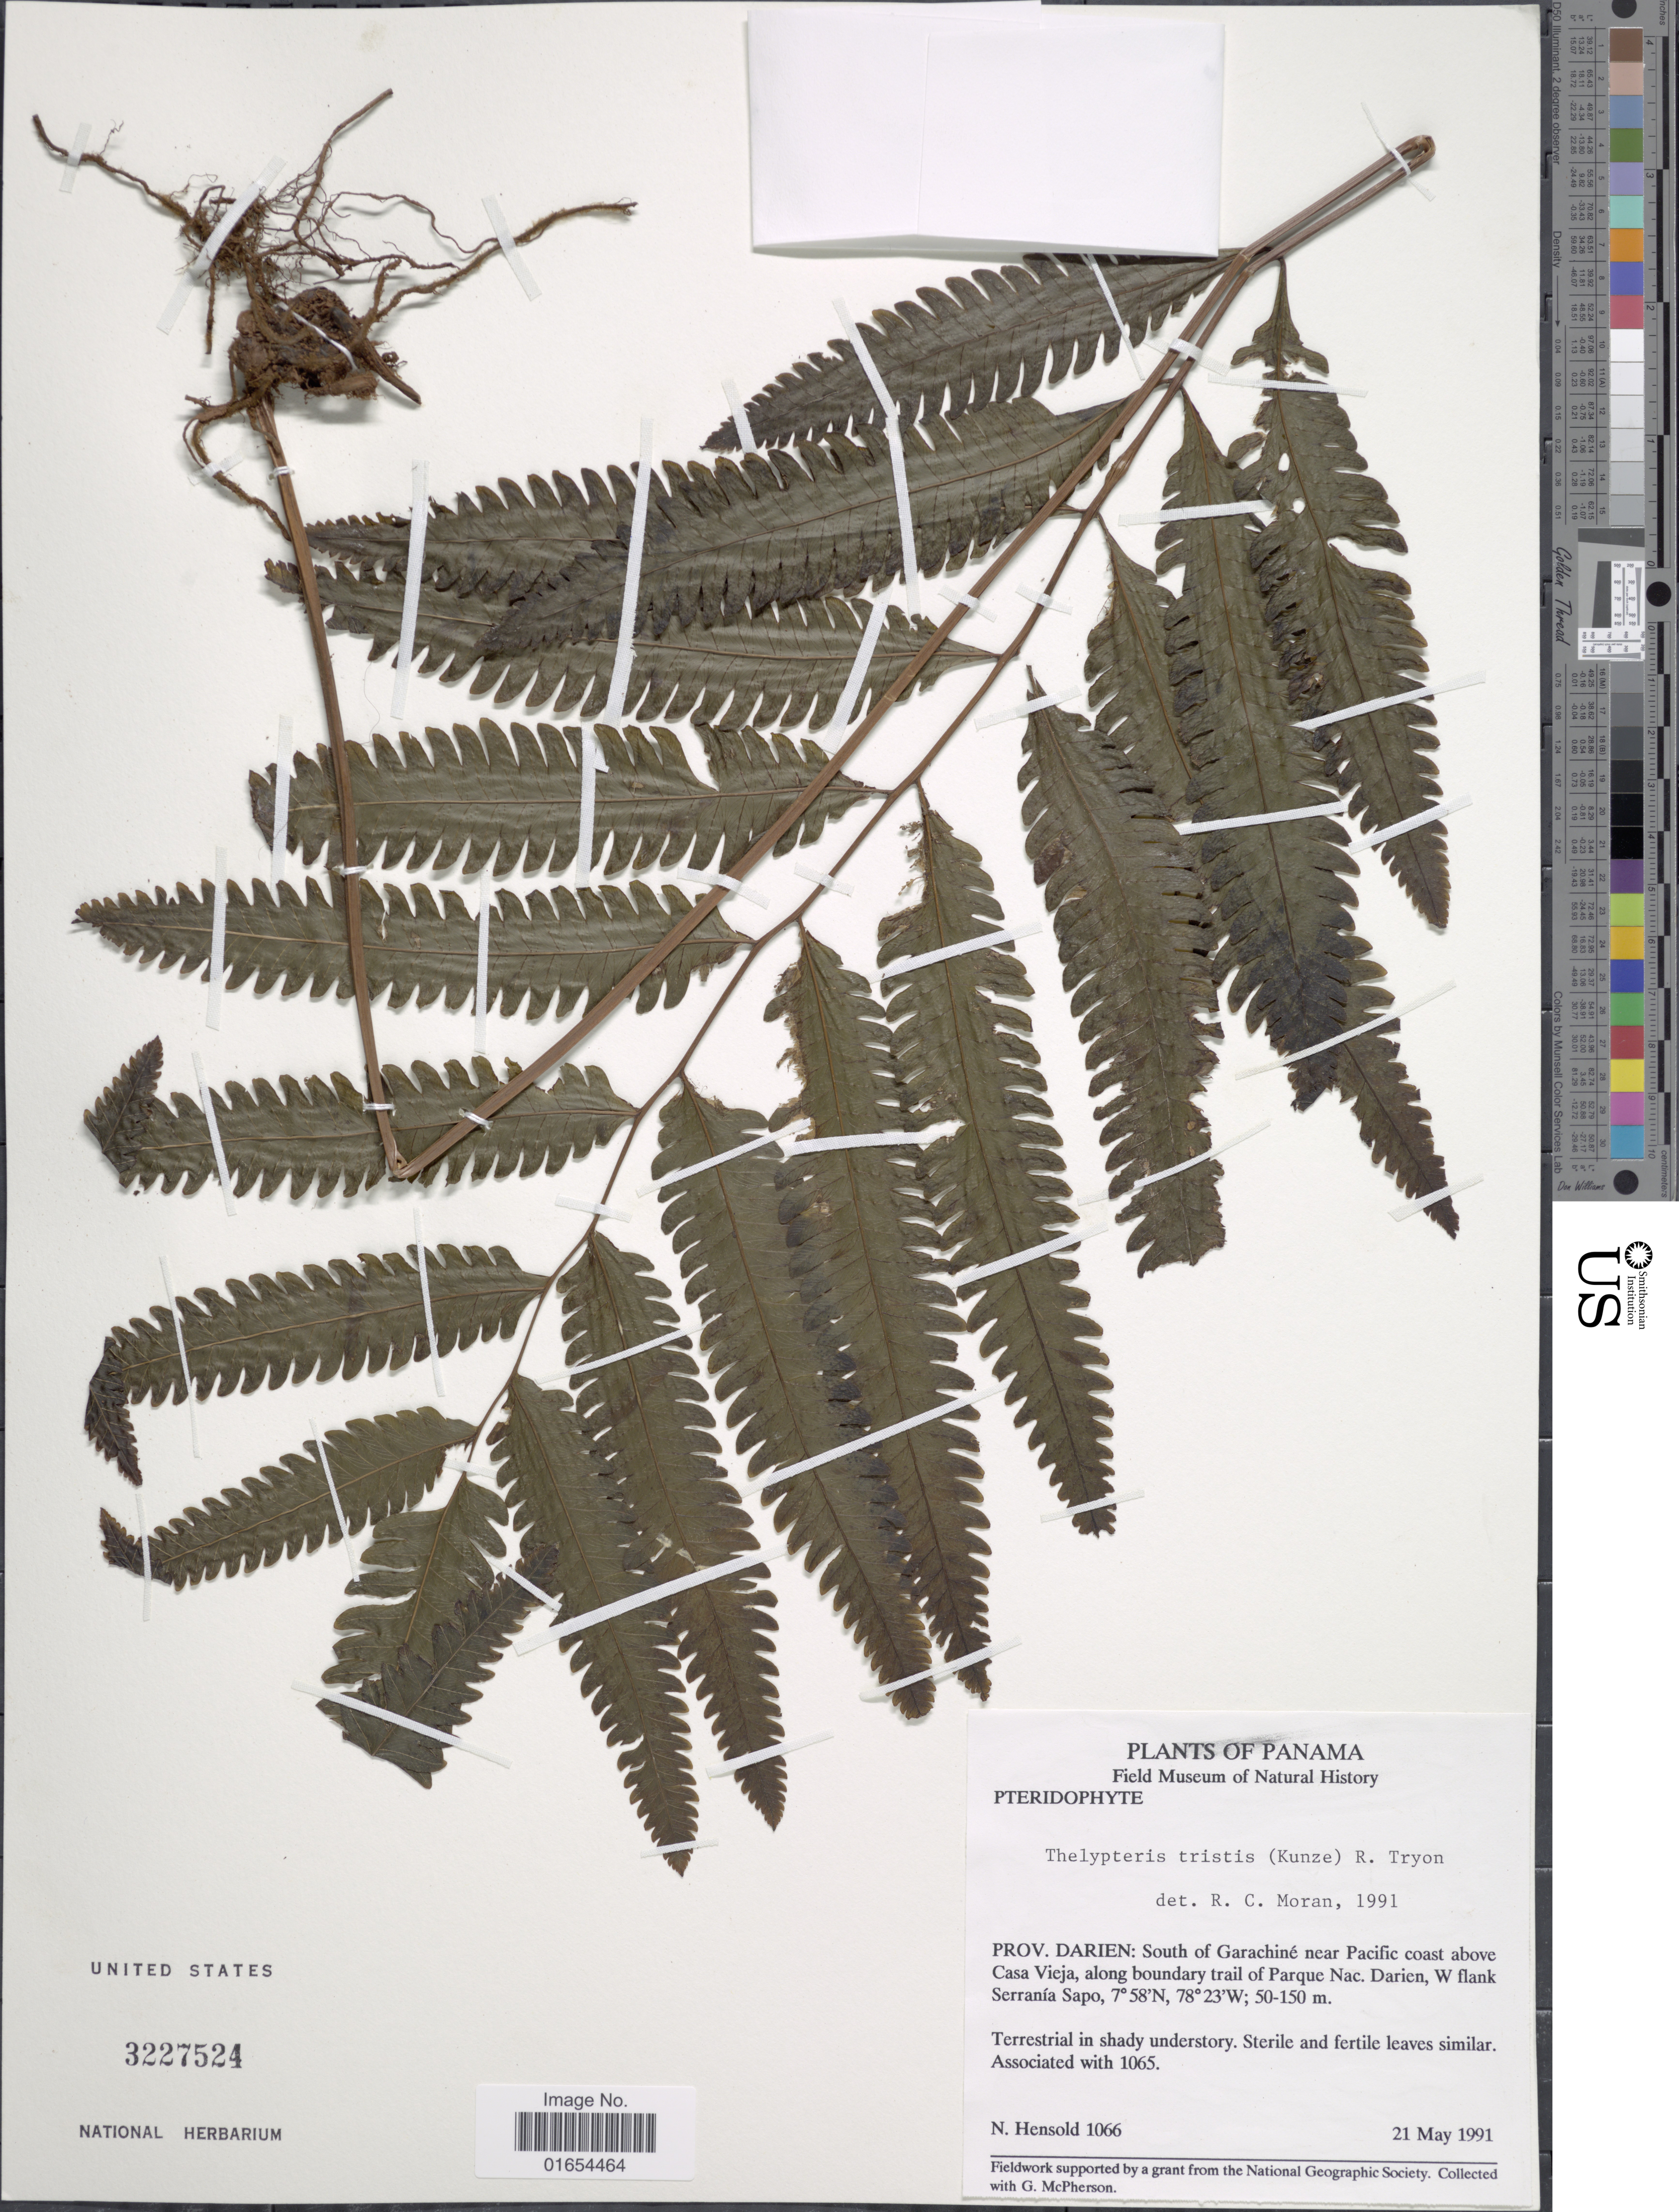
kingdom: Plantae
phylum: Tracheophyta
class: Polypodiopsida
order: Polypodiales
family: Thelypteridaceae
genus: Goniopteris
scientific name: Goniopteris tristis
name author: (Kuntze) Brade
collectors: N. Hensold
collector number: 1066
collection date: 1991-05-21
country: Panama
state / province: Darién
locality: South of Garachine near Pacific coast above Casa Vieja, along boundary trail of Parque Nac. Darien, W flank Serrania Sapo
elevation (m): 50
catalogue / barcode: US 3227524